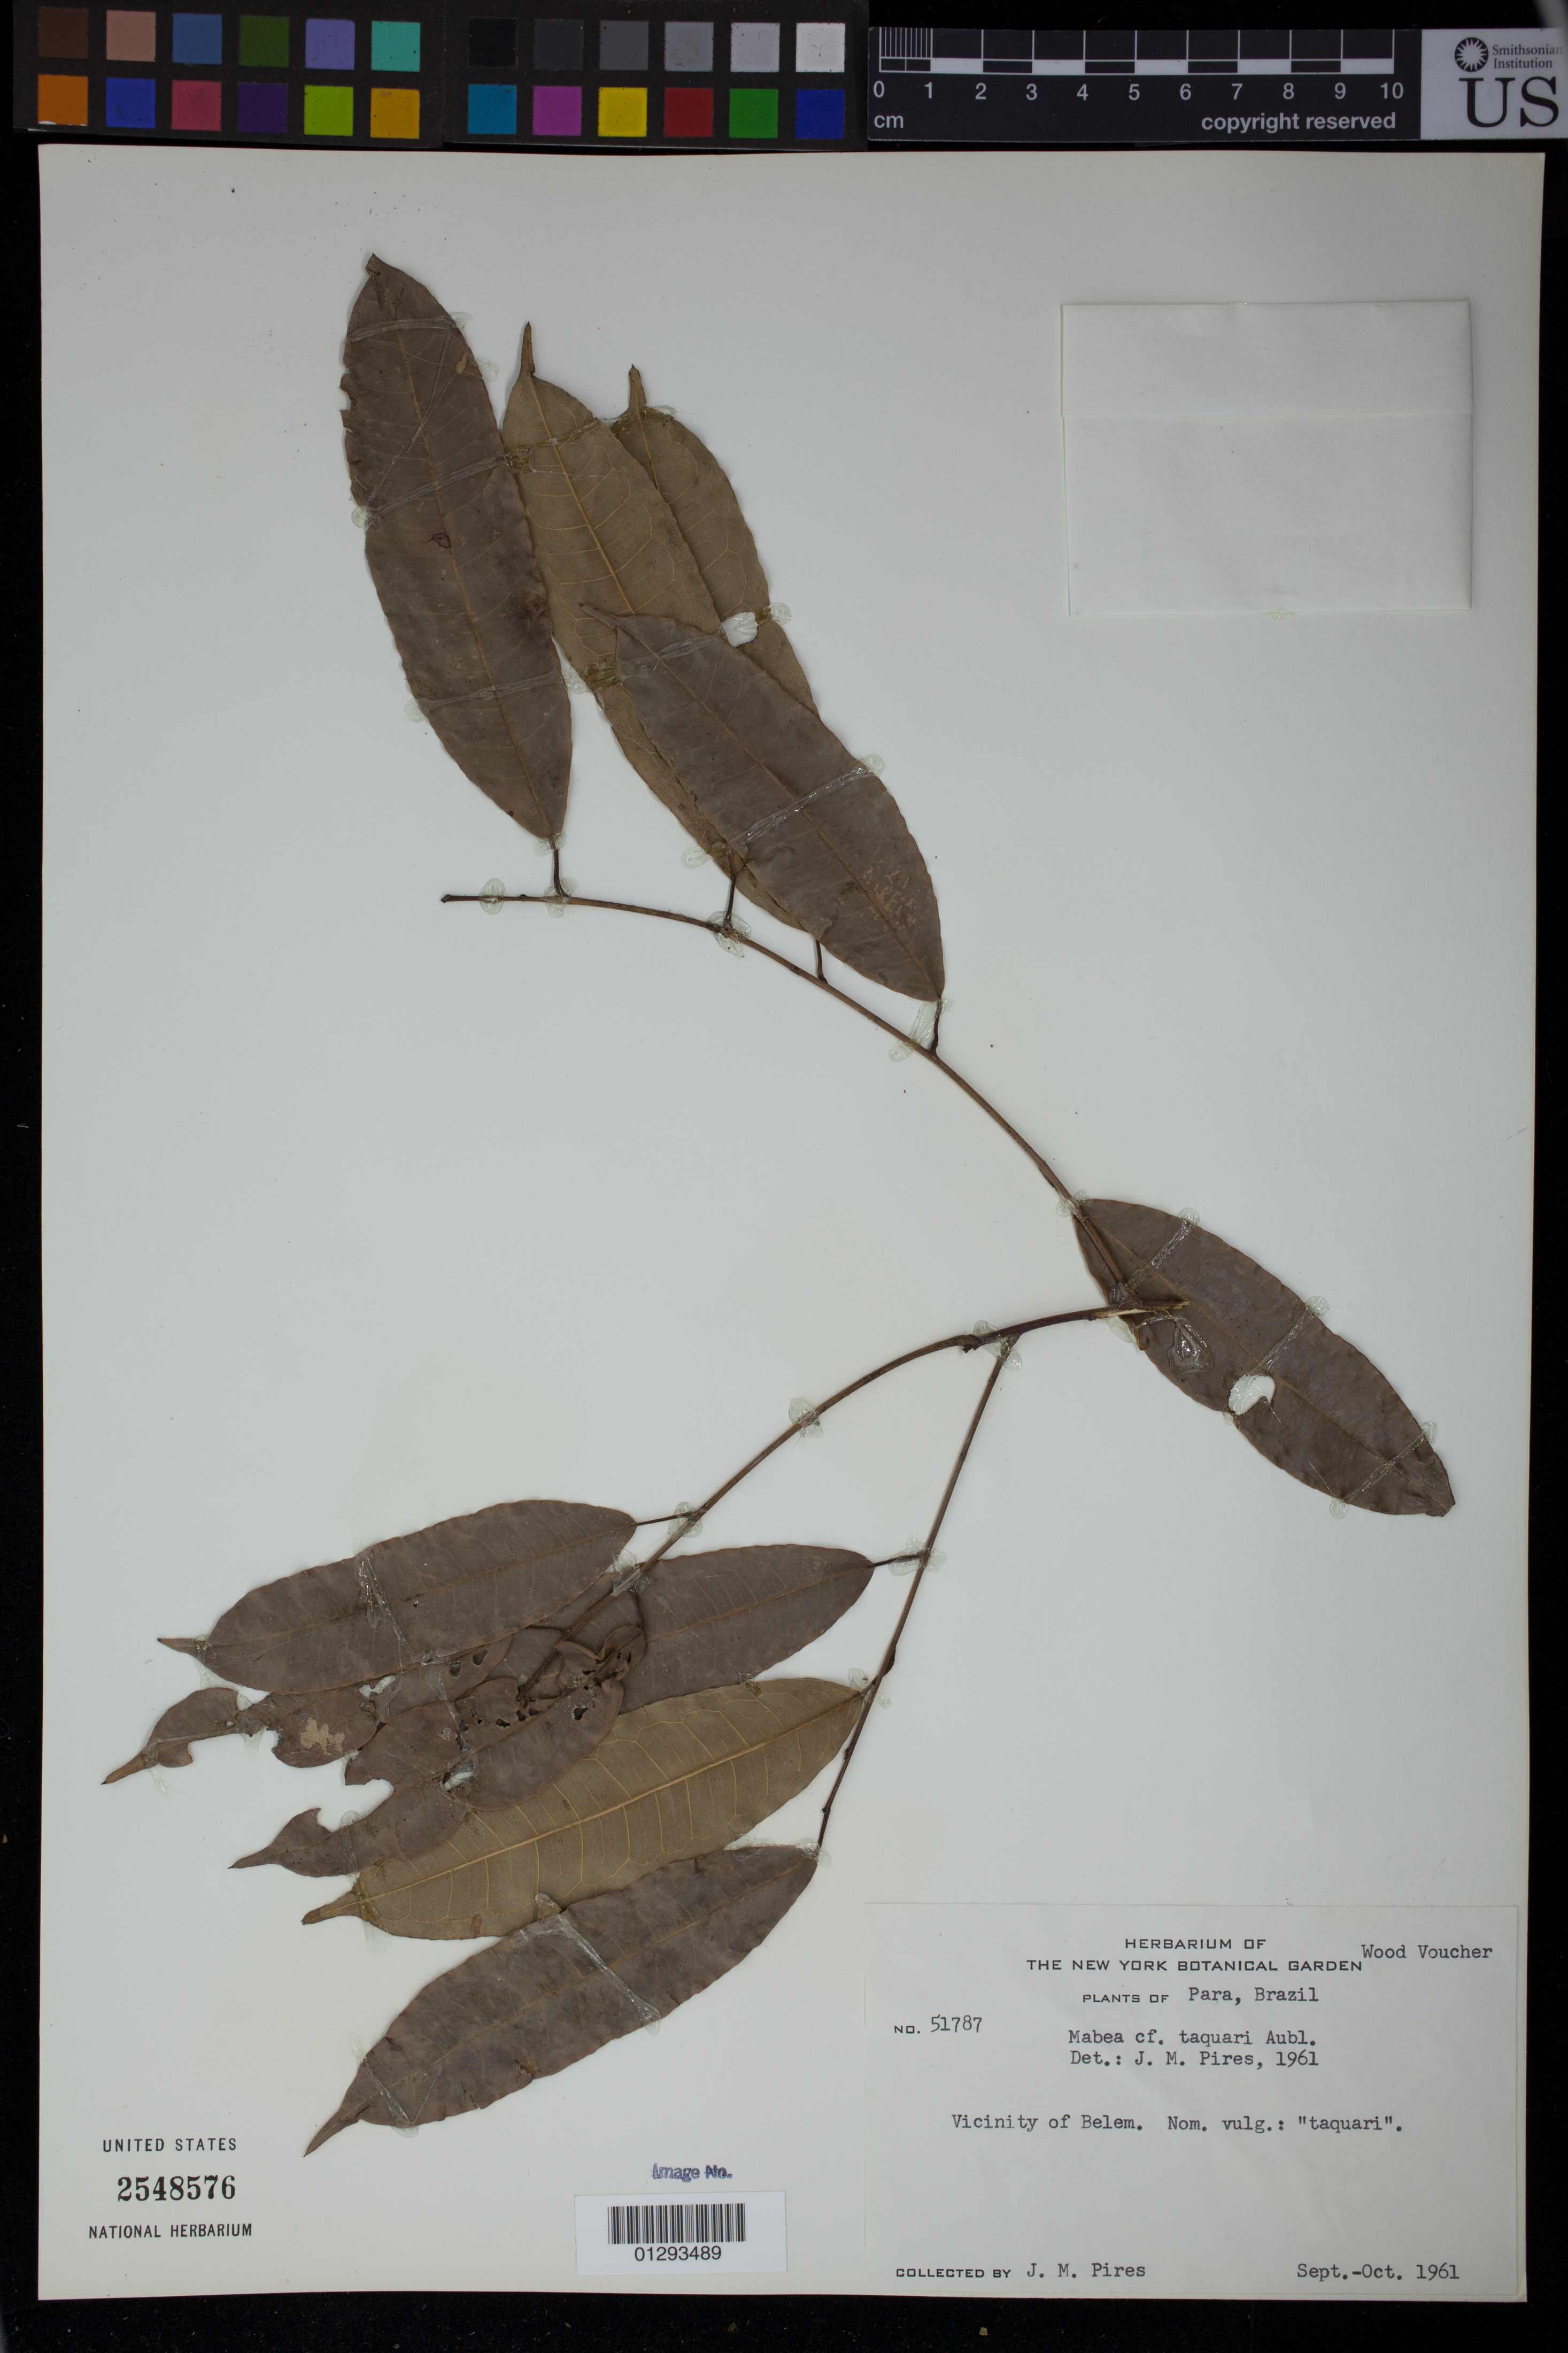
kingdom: Plantae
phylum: Tracheophyta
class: Magnoliopsida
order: Malpighiales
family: Euphorbiaceae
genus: Mabea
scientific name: Mabea taquari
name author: Aubl.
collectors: J. M. Pires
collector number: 51787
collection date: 1961-09/1961-10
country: Brazil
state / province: Pará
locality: Vicinity of Belem.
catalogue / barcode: US 2548576